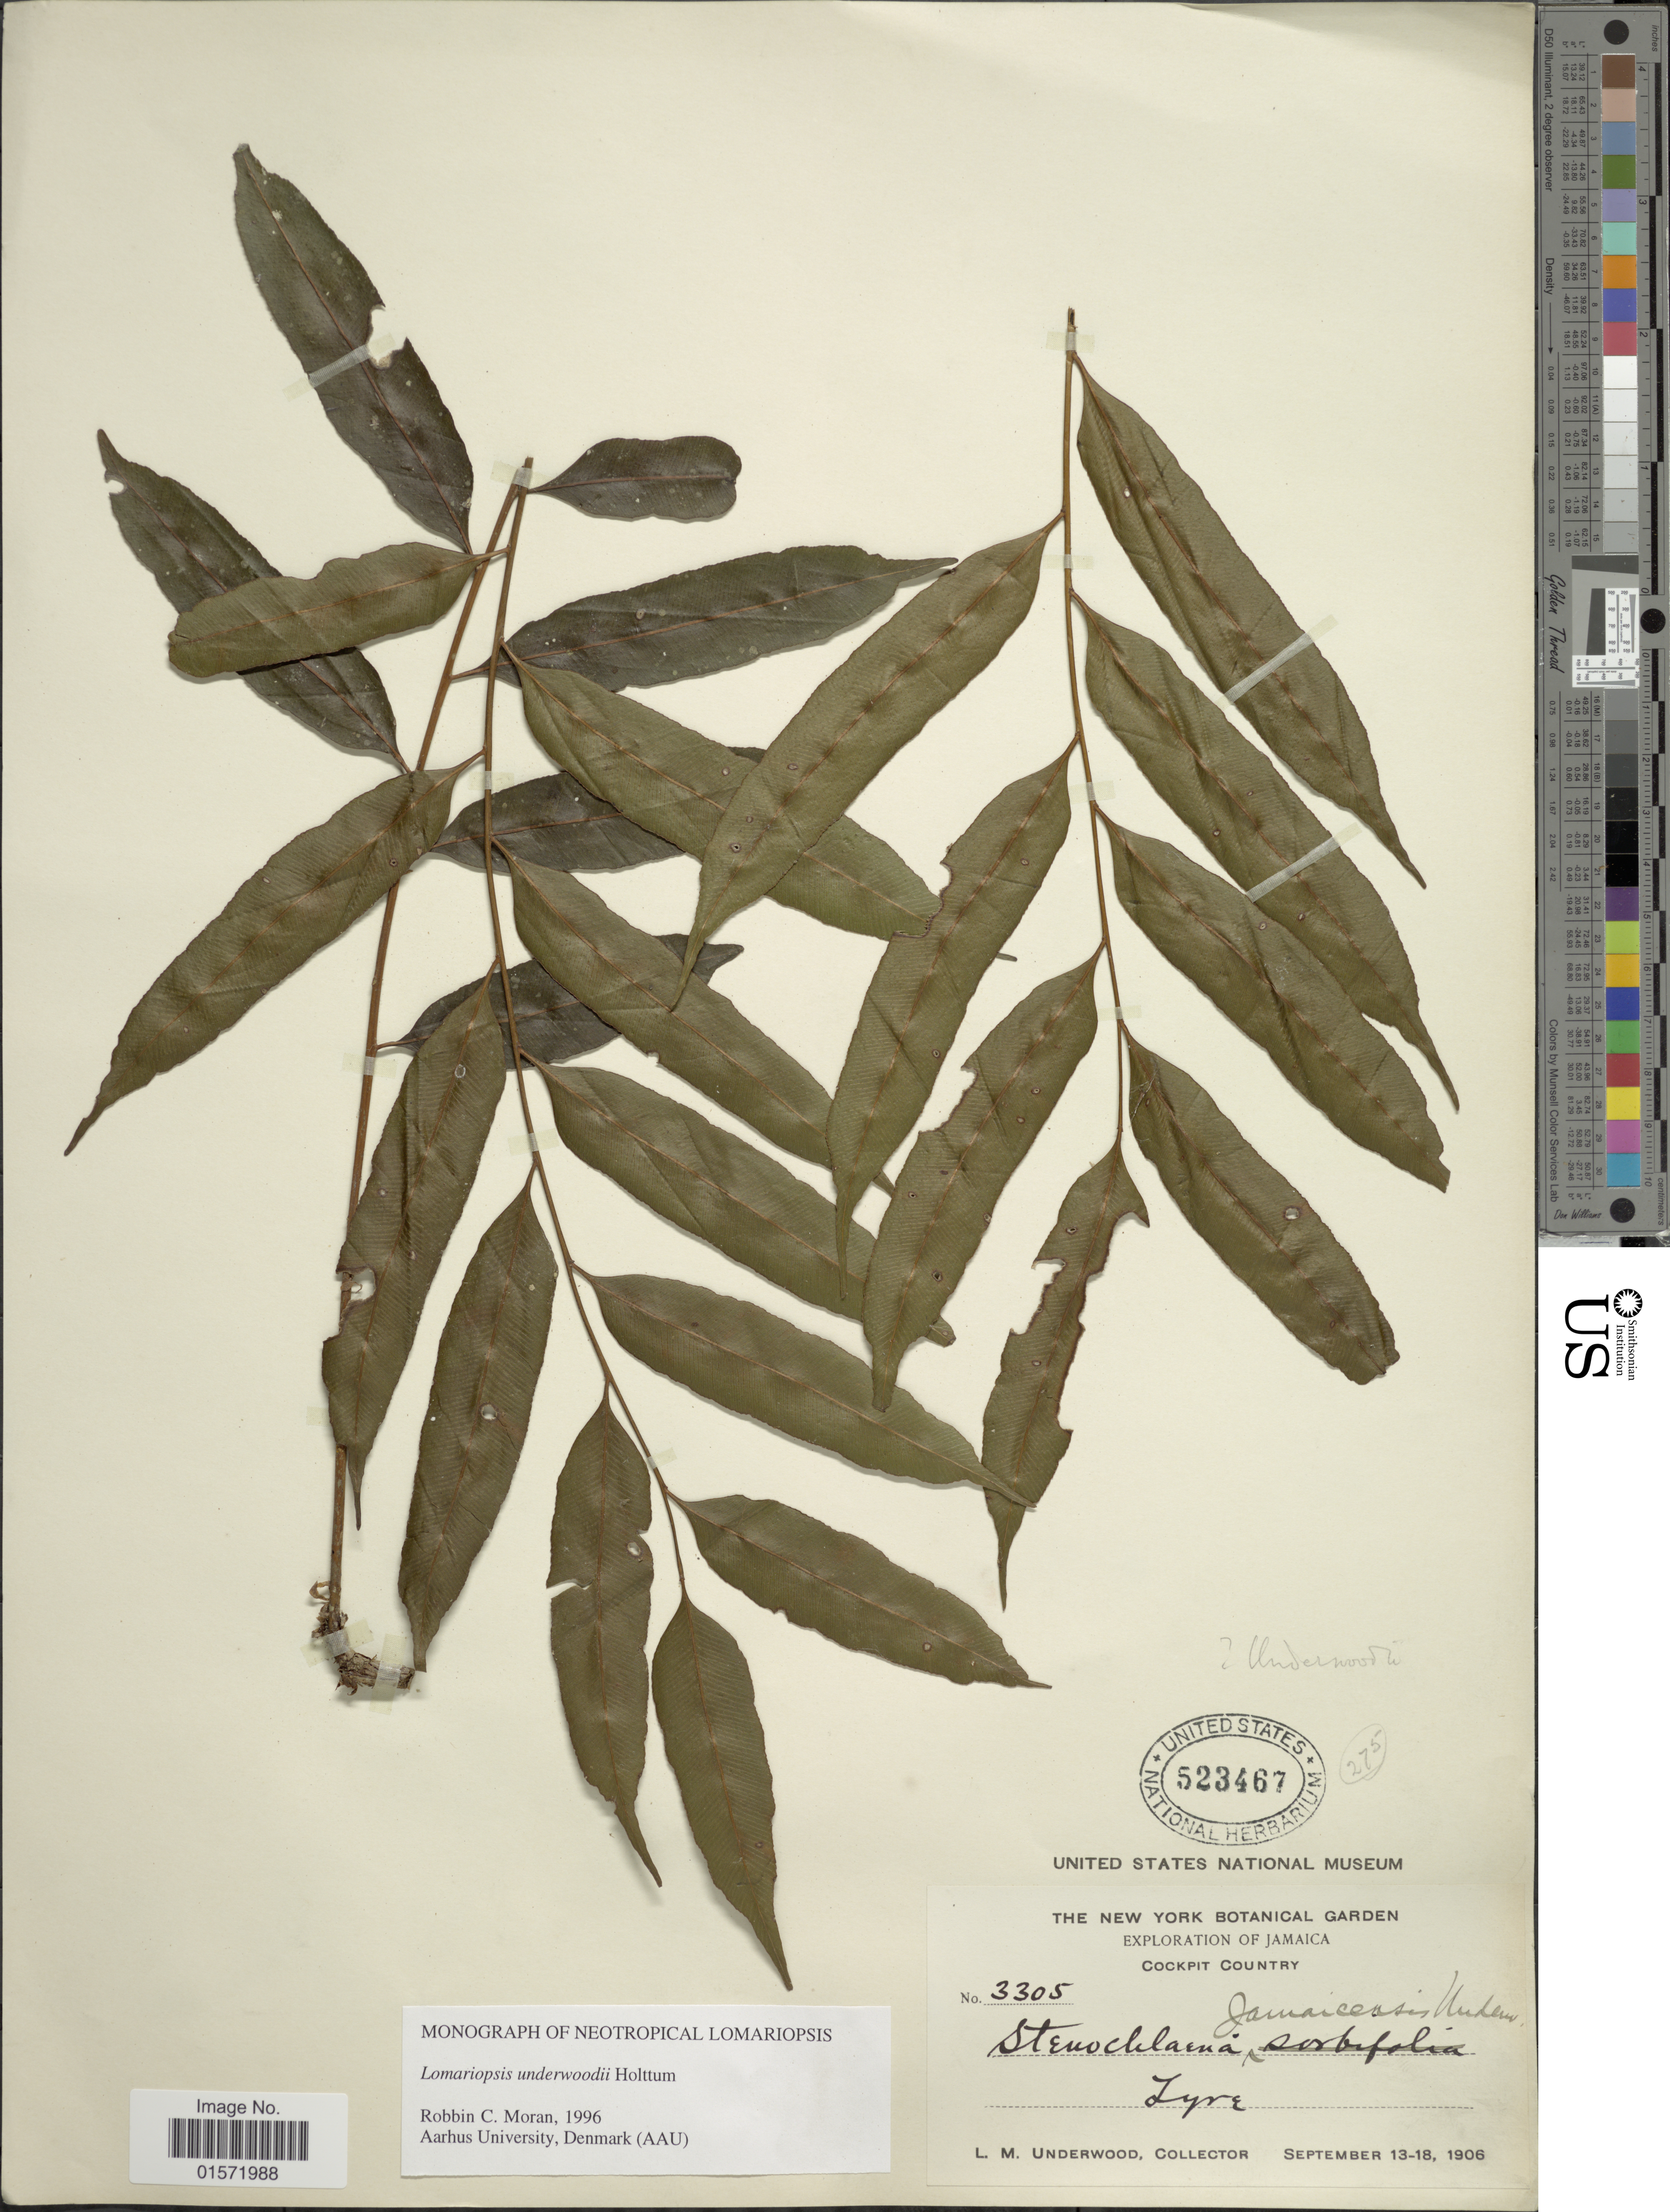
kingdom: Plantae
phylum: Tracheophyta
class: Polypodiopsida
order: Polypodiales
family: Lomariopsidaceae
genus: Lomariopsis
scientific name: Lomariopsis underwoodii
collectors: L. M. Underwood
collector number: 3305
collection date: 1906-09-13/1906-09-18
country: Jamaica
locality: Cockpit Country, Lyre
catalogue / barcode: US 523467